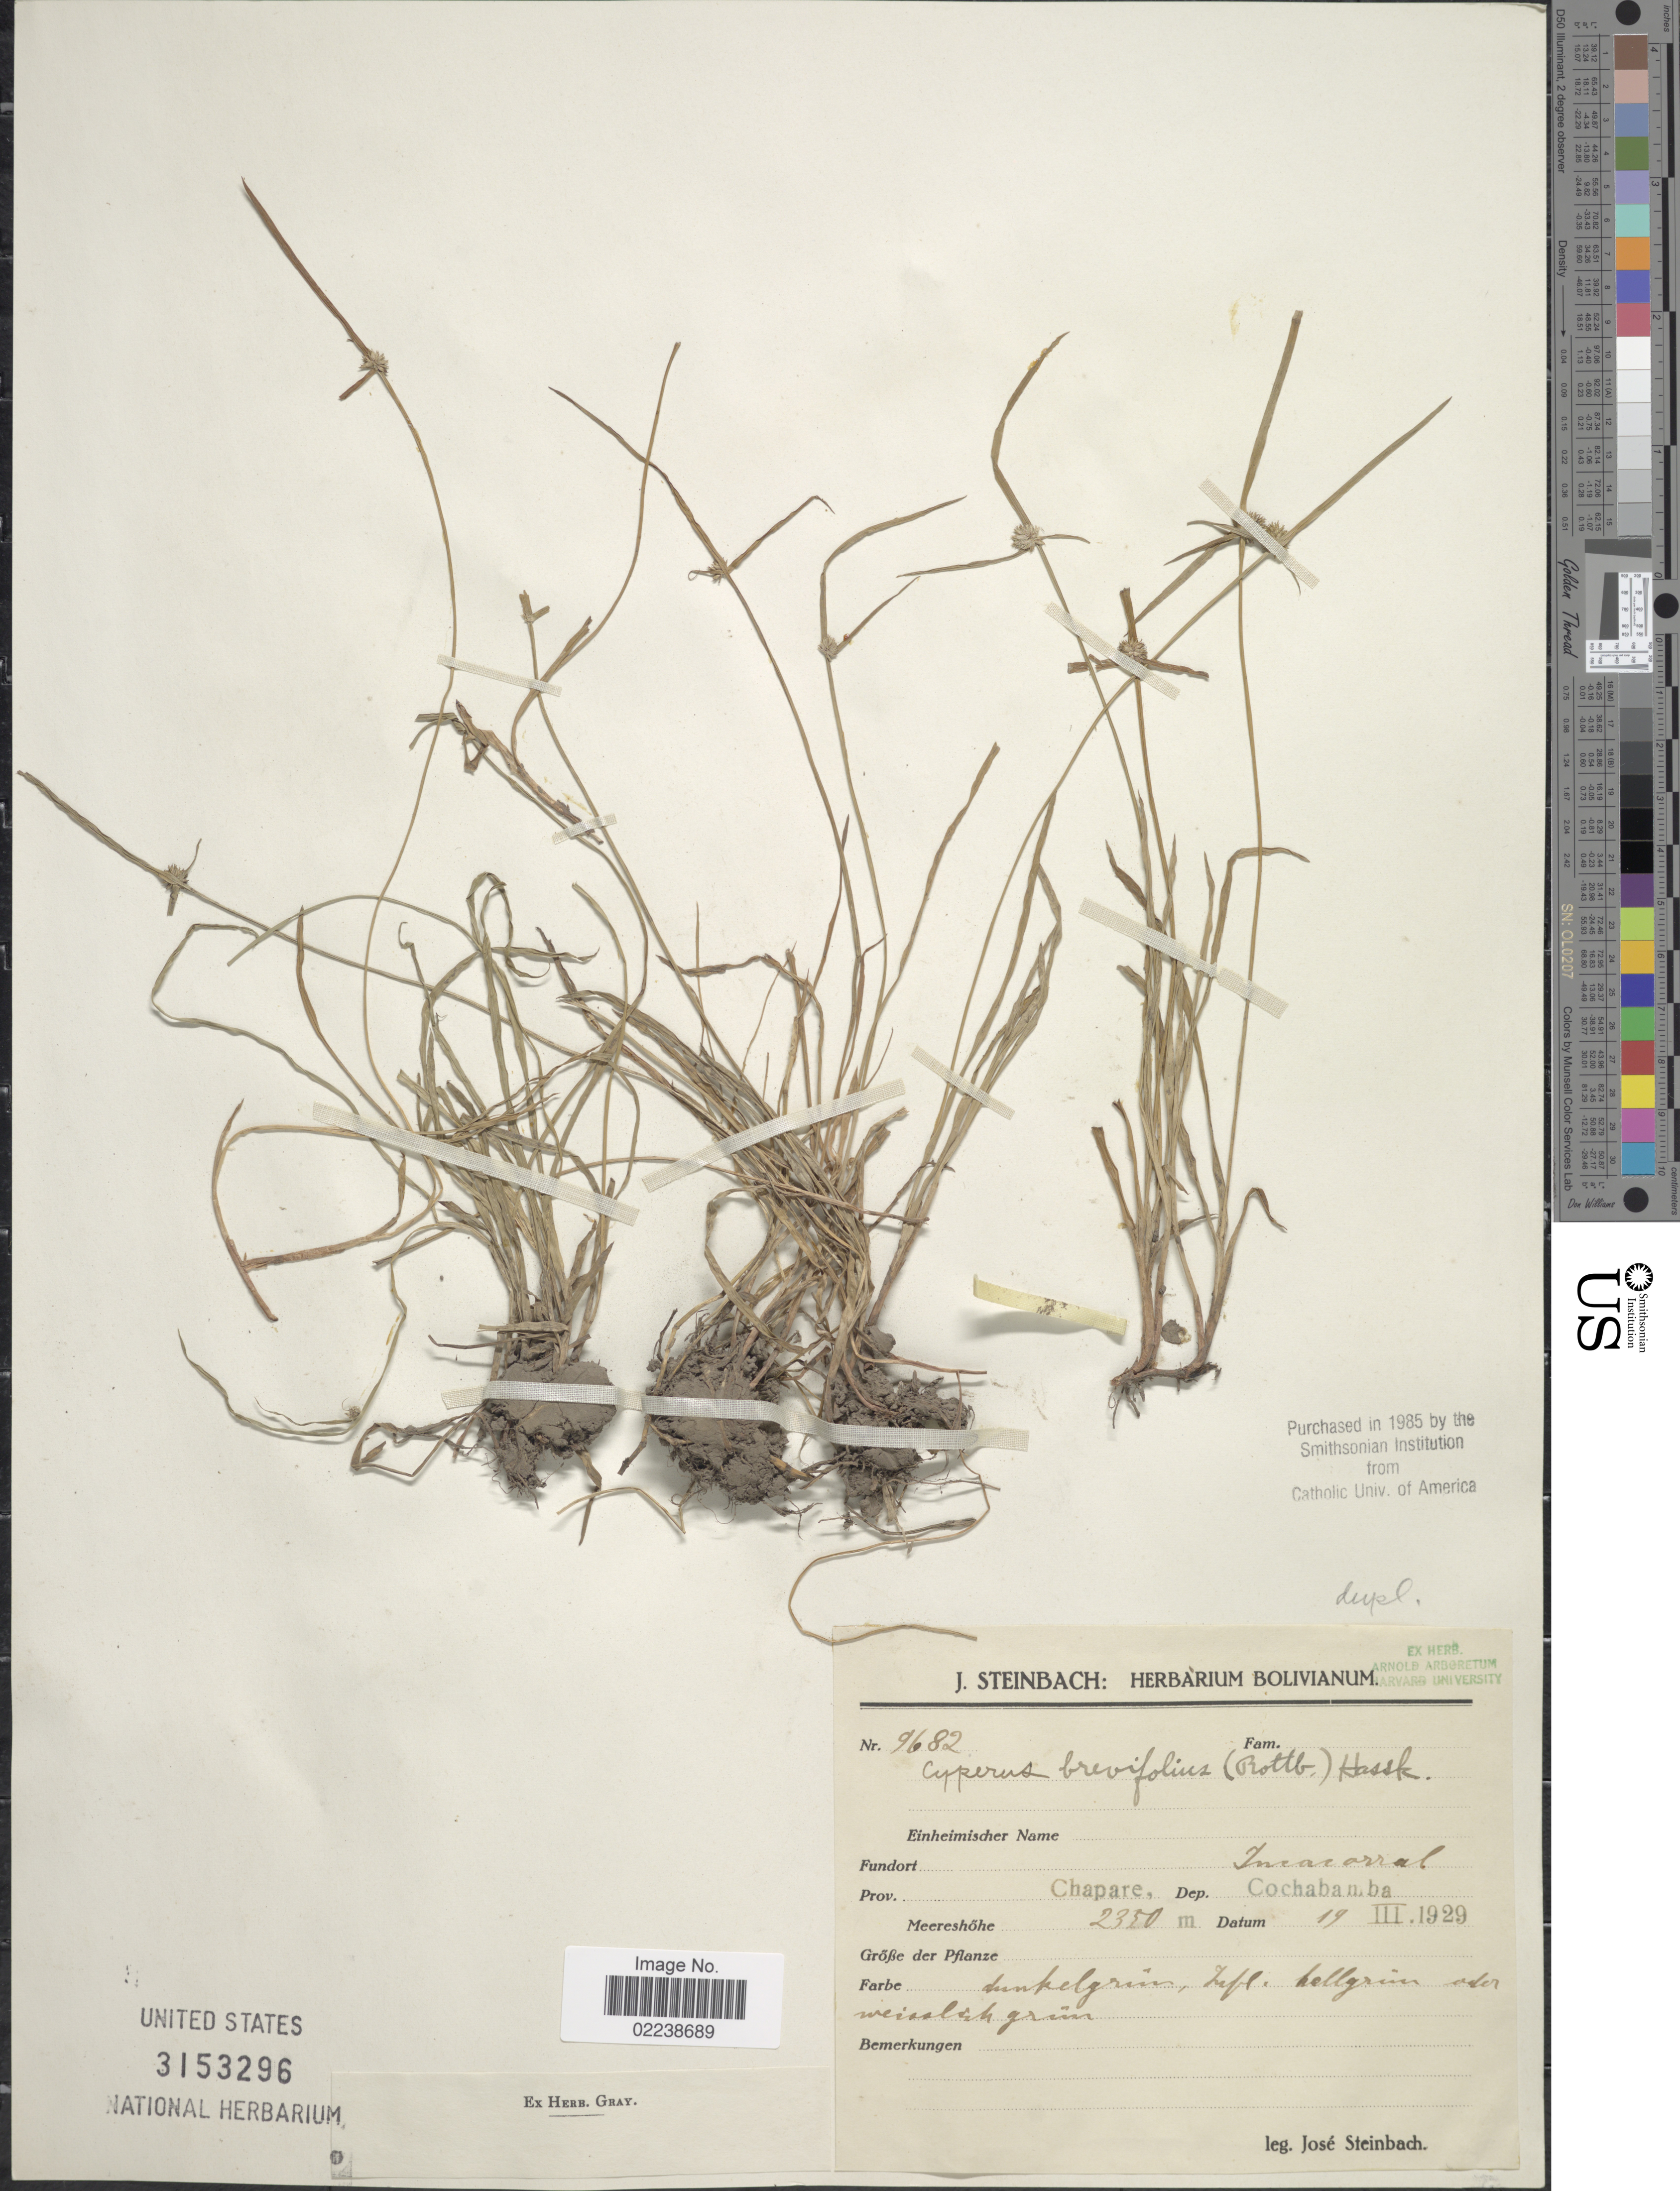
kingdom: Plantae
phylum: Tracheophyta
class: Liliopsida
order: Poales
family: Cyperaceae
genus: Cyperus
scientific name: Cyperus brevifolius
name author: (Rottb.) Hassk.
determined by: Strong, M. T., (US), Smithsonian Institution - National Museum of Natural History (UNITED STATES)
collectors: J. Steinbach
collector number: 9682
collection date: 1929-03-19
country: Bolivia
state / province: Cochabamba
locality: Prov. Chapare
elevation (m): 2350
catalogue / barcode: US 3153296